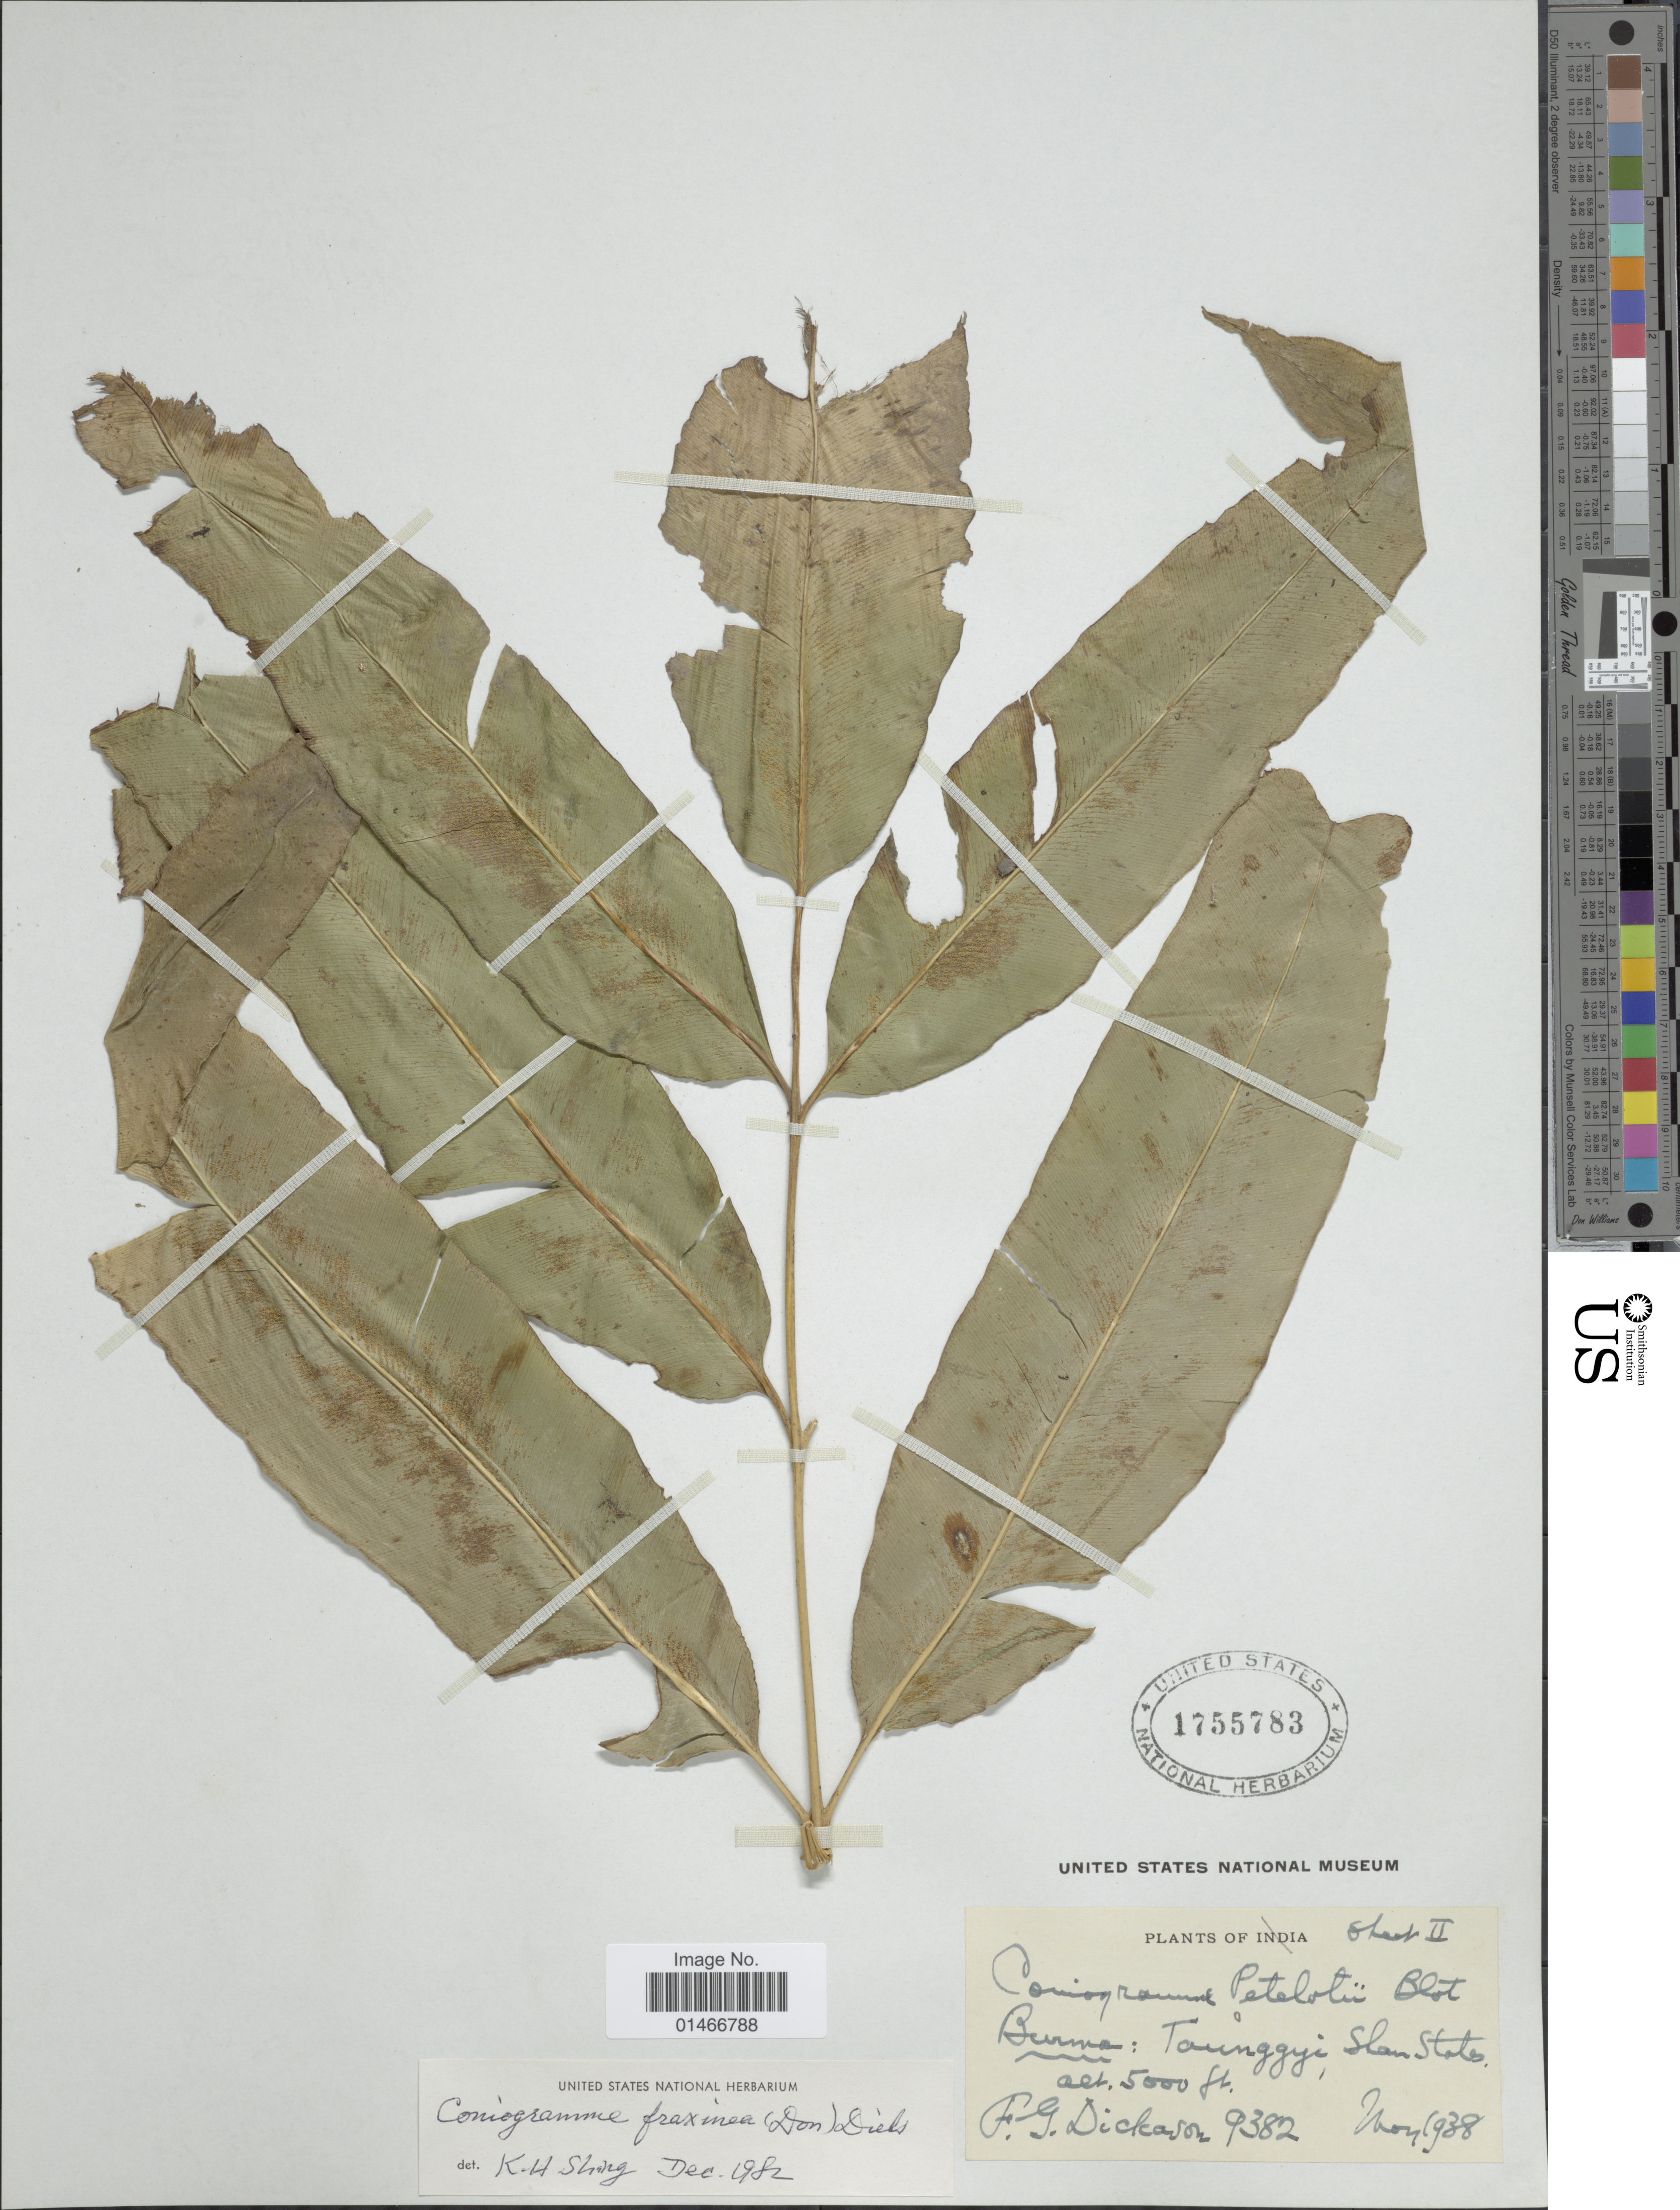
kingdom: Plantae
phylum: Tracheophyta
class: Polypodiopsida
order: Polypodiales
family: Pteridaceae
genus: Coniogramme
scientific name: Coniogramme fraxinea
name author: (D. Don) Diels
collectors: F. Dickason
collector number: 9382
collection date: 1938-05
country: Myanmar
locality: Burma: Taunggyi, Shan Stats. [interpreted]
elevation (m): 1524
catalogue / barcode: US 1755783